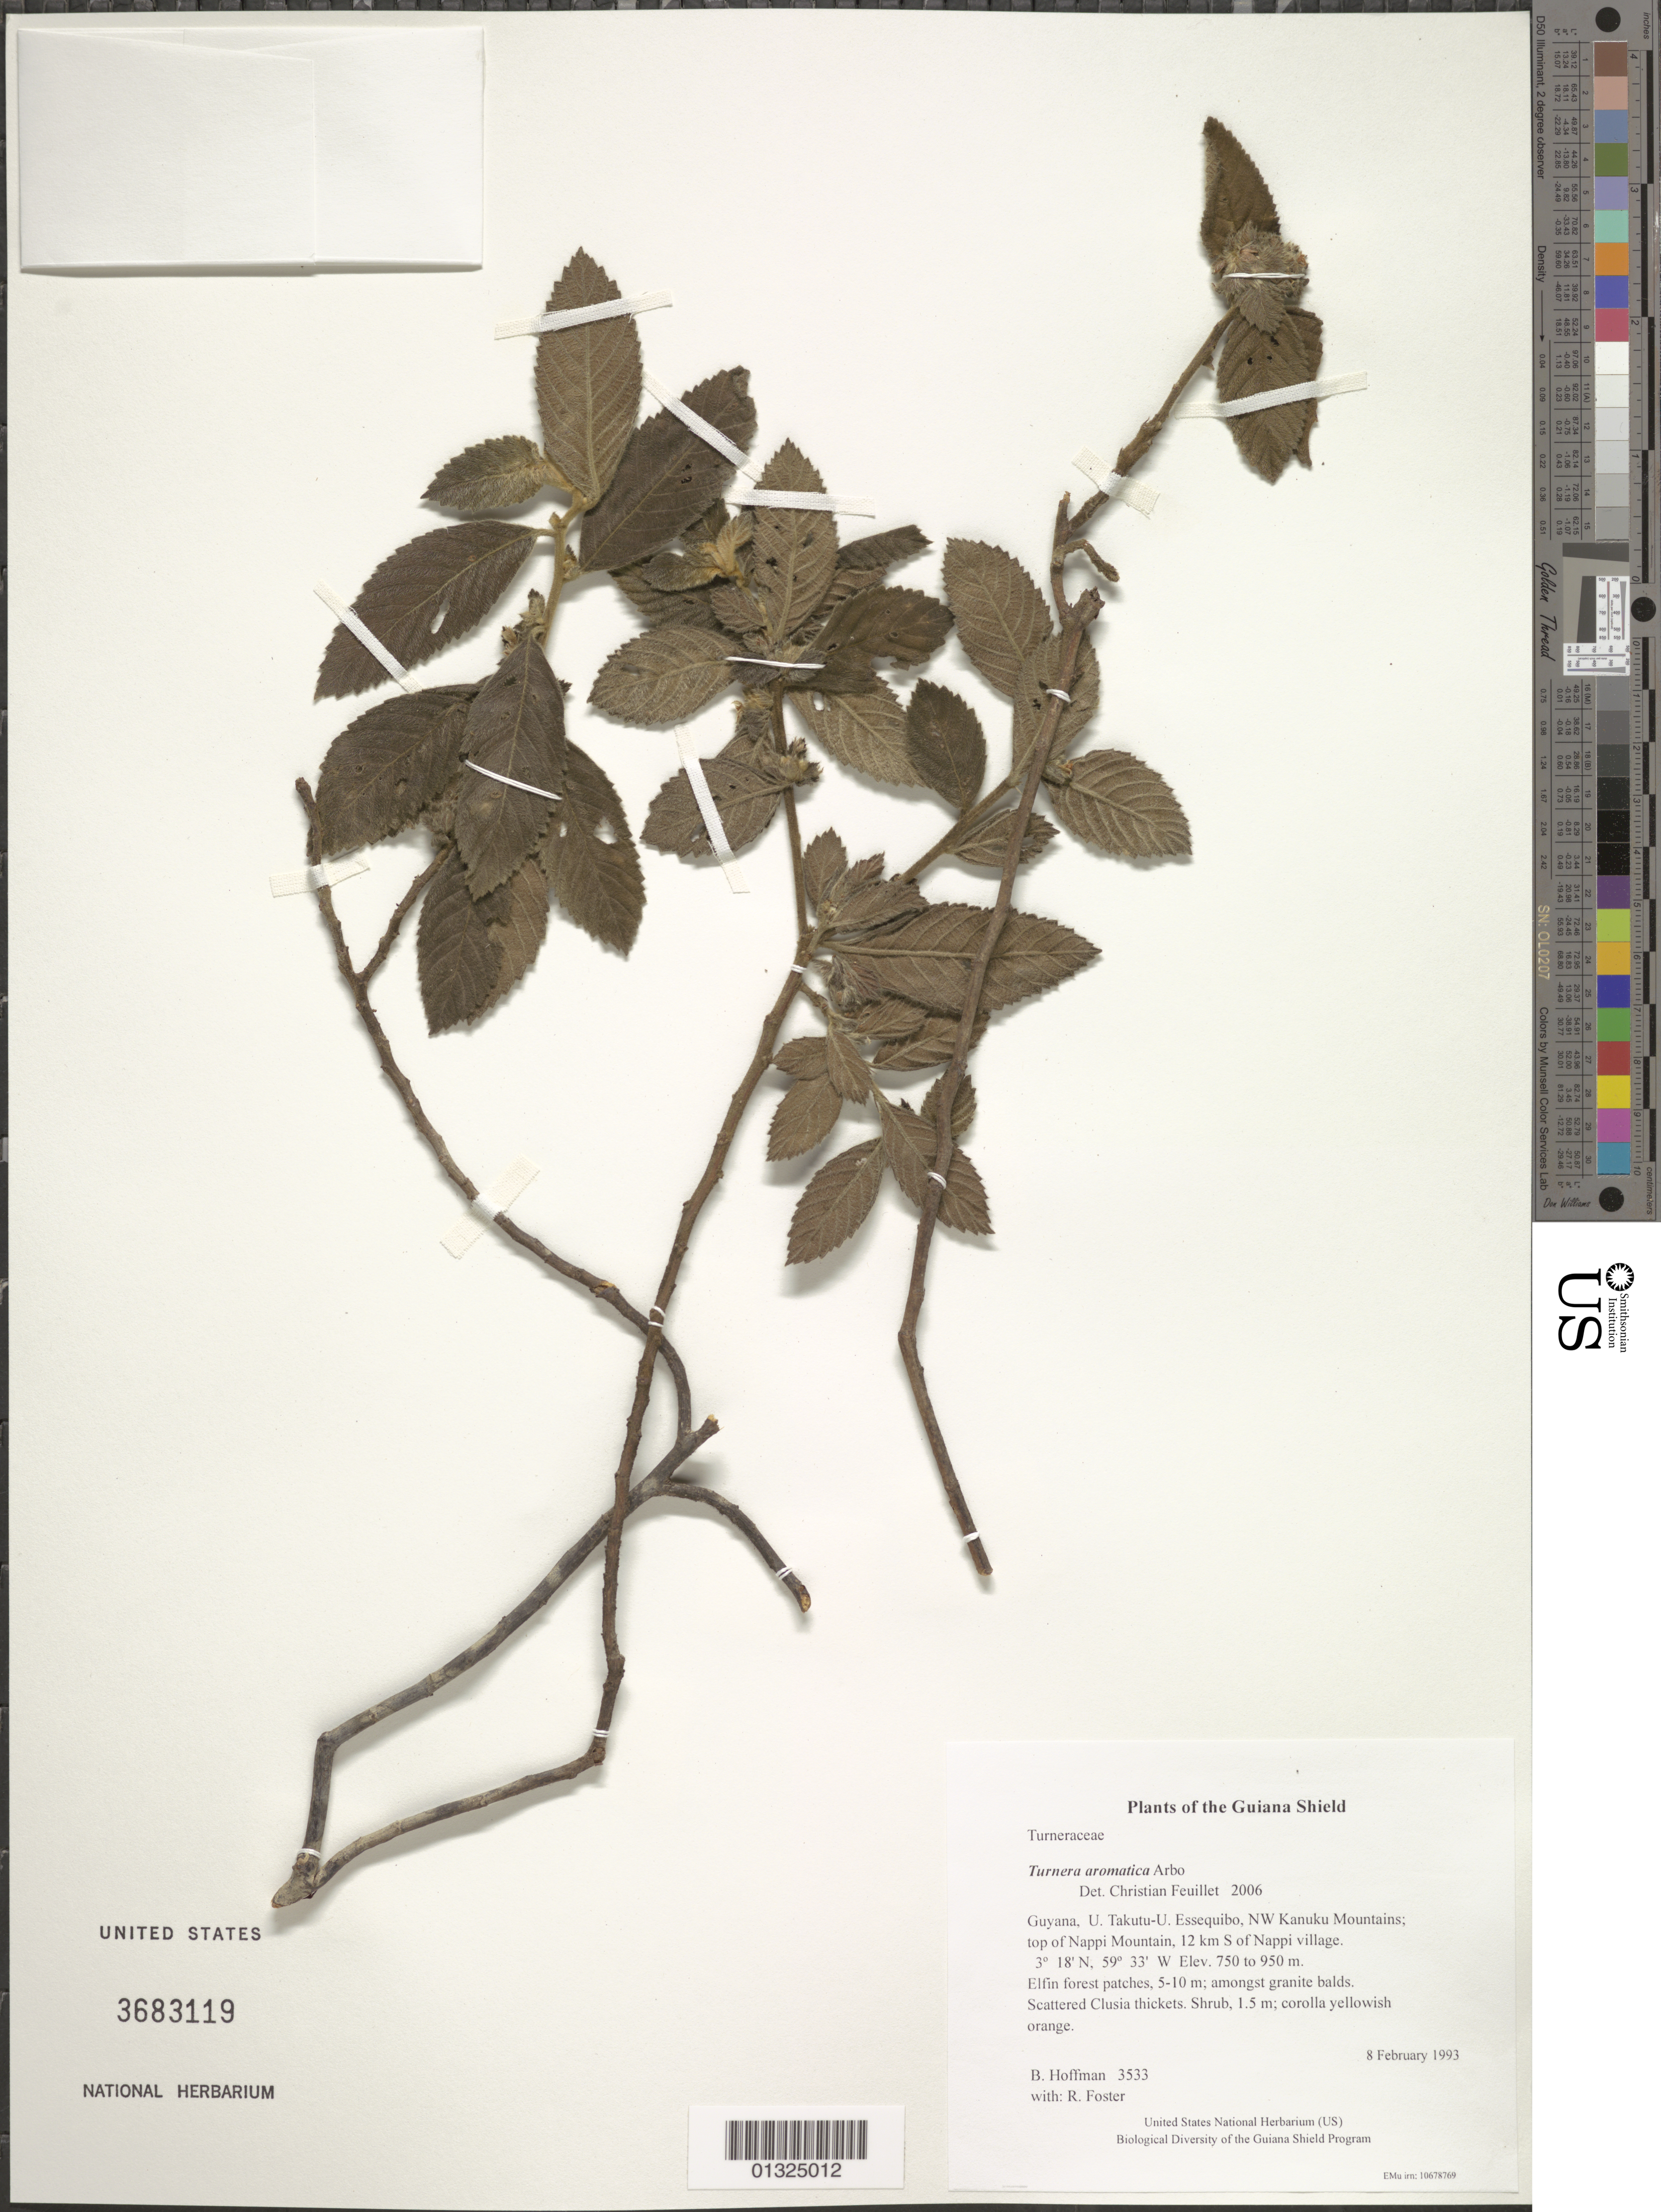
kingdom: Plantae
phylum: Tracheophyta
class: Magnoliopsida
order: Malpighiales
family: Turneraceae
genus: Turnera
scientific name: Turnera aromatica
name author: Arbo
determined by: Feuillet, C.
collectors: B. Hoffman & R. Foster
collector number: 3533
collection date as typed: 8 February 1993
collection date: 1993-02-08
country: Guyana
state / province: U. Takutu-U. Essequibo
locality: NW Kanuku Mountains; top of Nappi Mountain, 12 km S of Nappi village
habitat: Elfin forest patches, 5-10 m; amongst granite balds. Scattered Clusia thickets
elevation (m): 750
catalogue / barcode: US 3683119